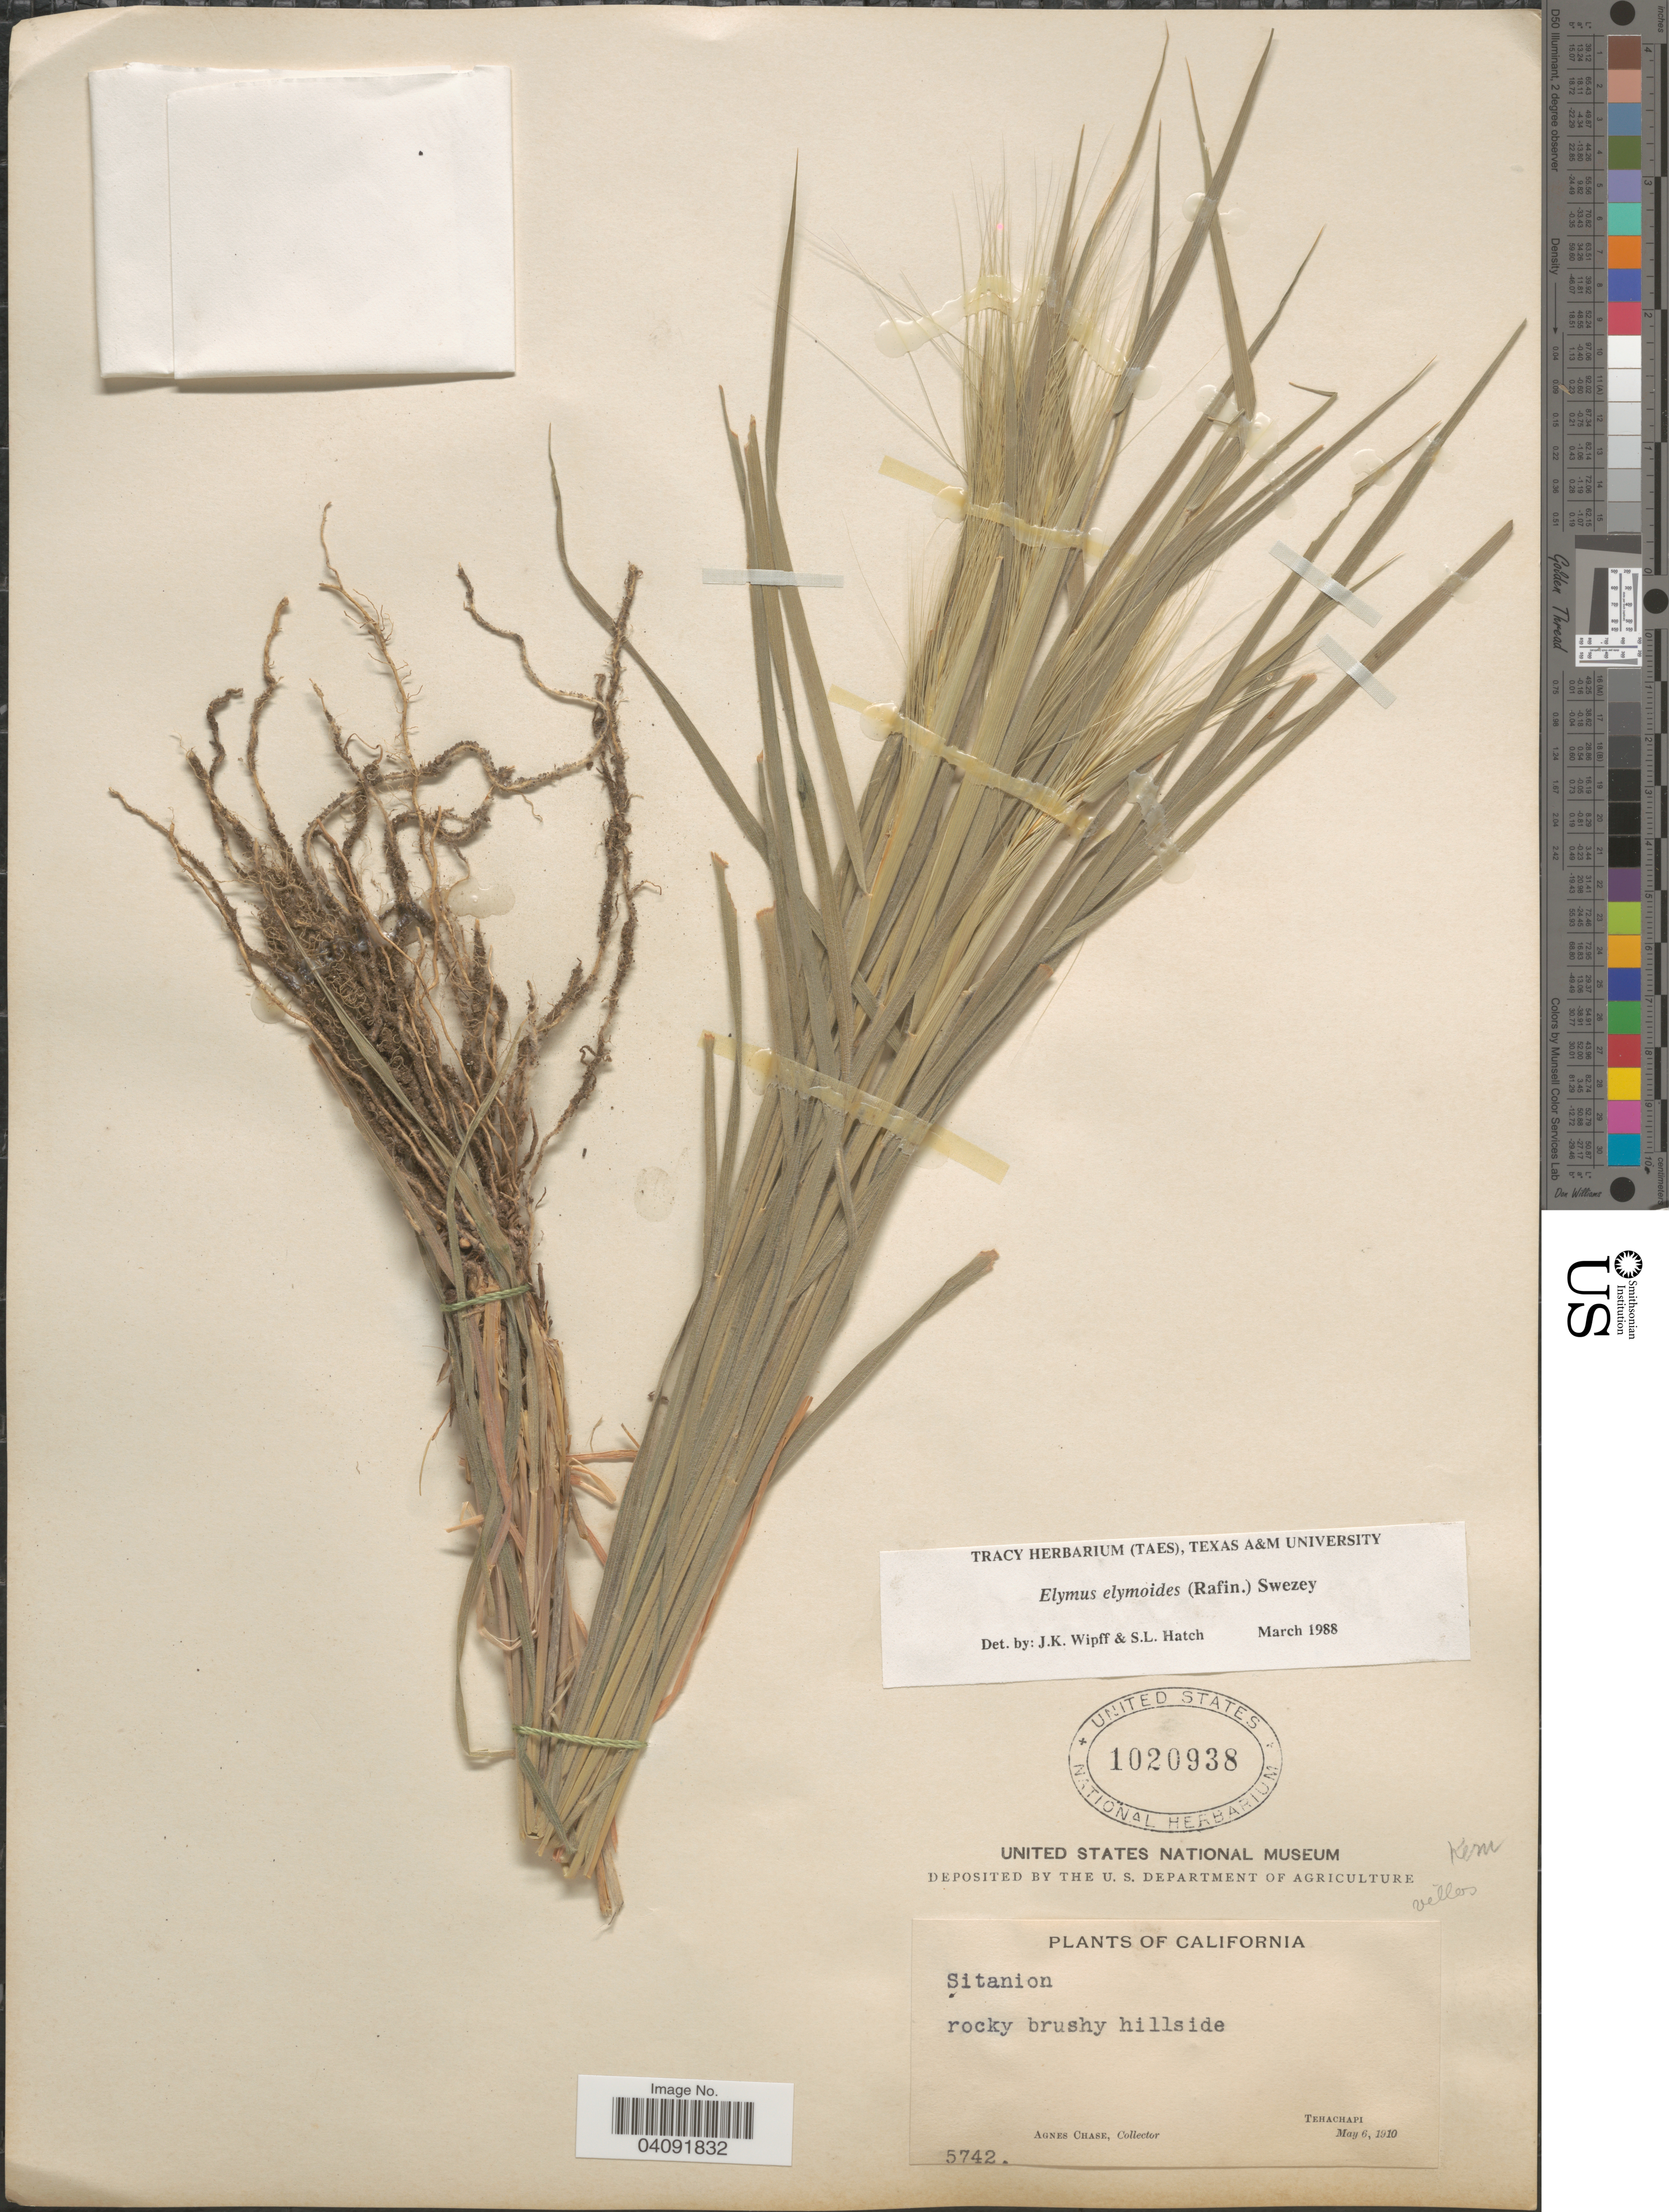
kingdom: Plantae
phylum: Tracheophyta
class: Liliopsida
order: Poales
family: Poaceae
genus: Elymus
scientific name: Elymus elymoides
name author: (Raf.) Swezey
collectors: A. Chase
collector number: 5742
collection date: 1910-05-06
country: United States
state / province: California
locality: Rocky brushy hillside. Tehachapi.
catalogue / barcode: US 1020938